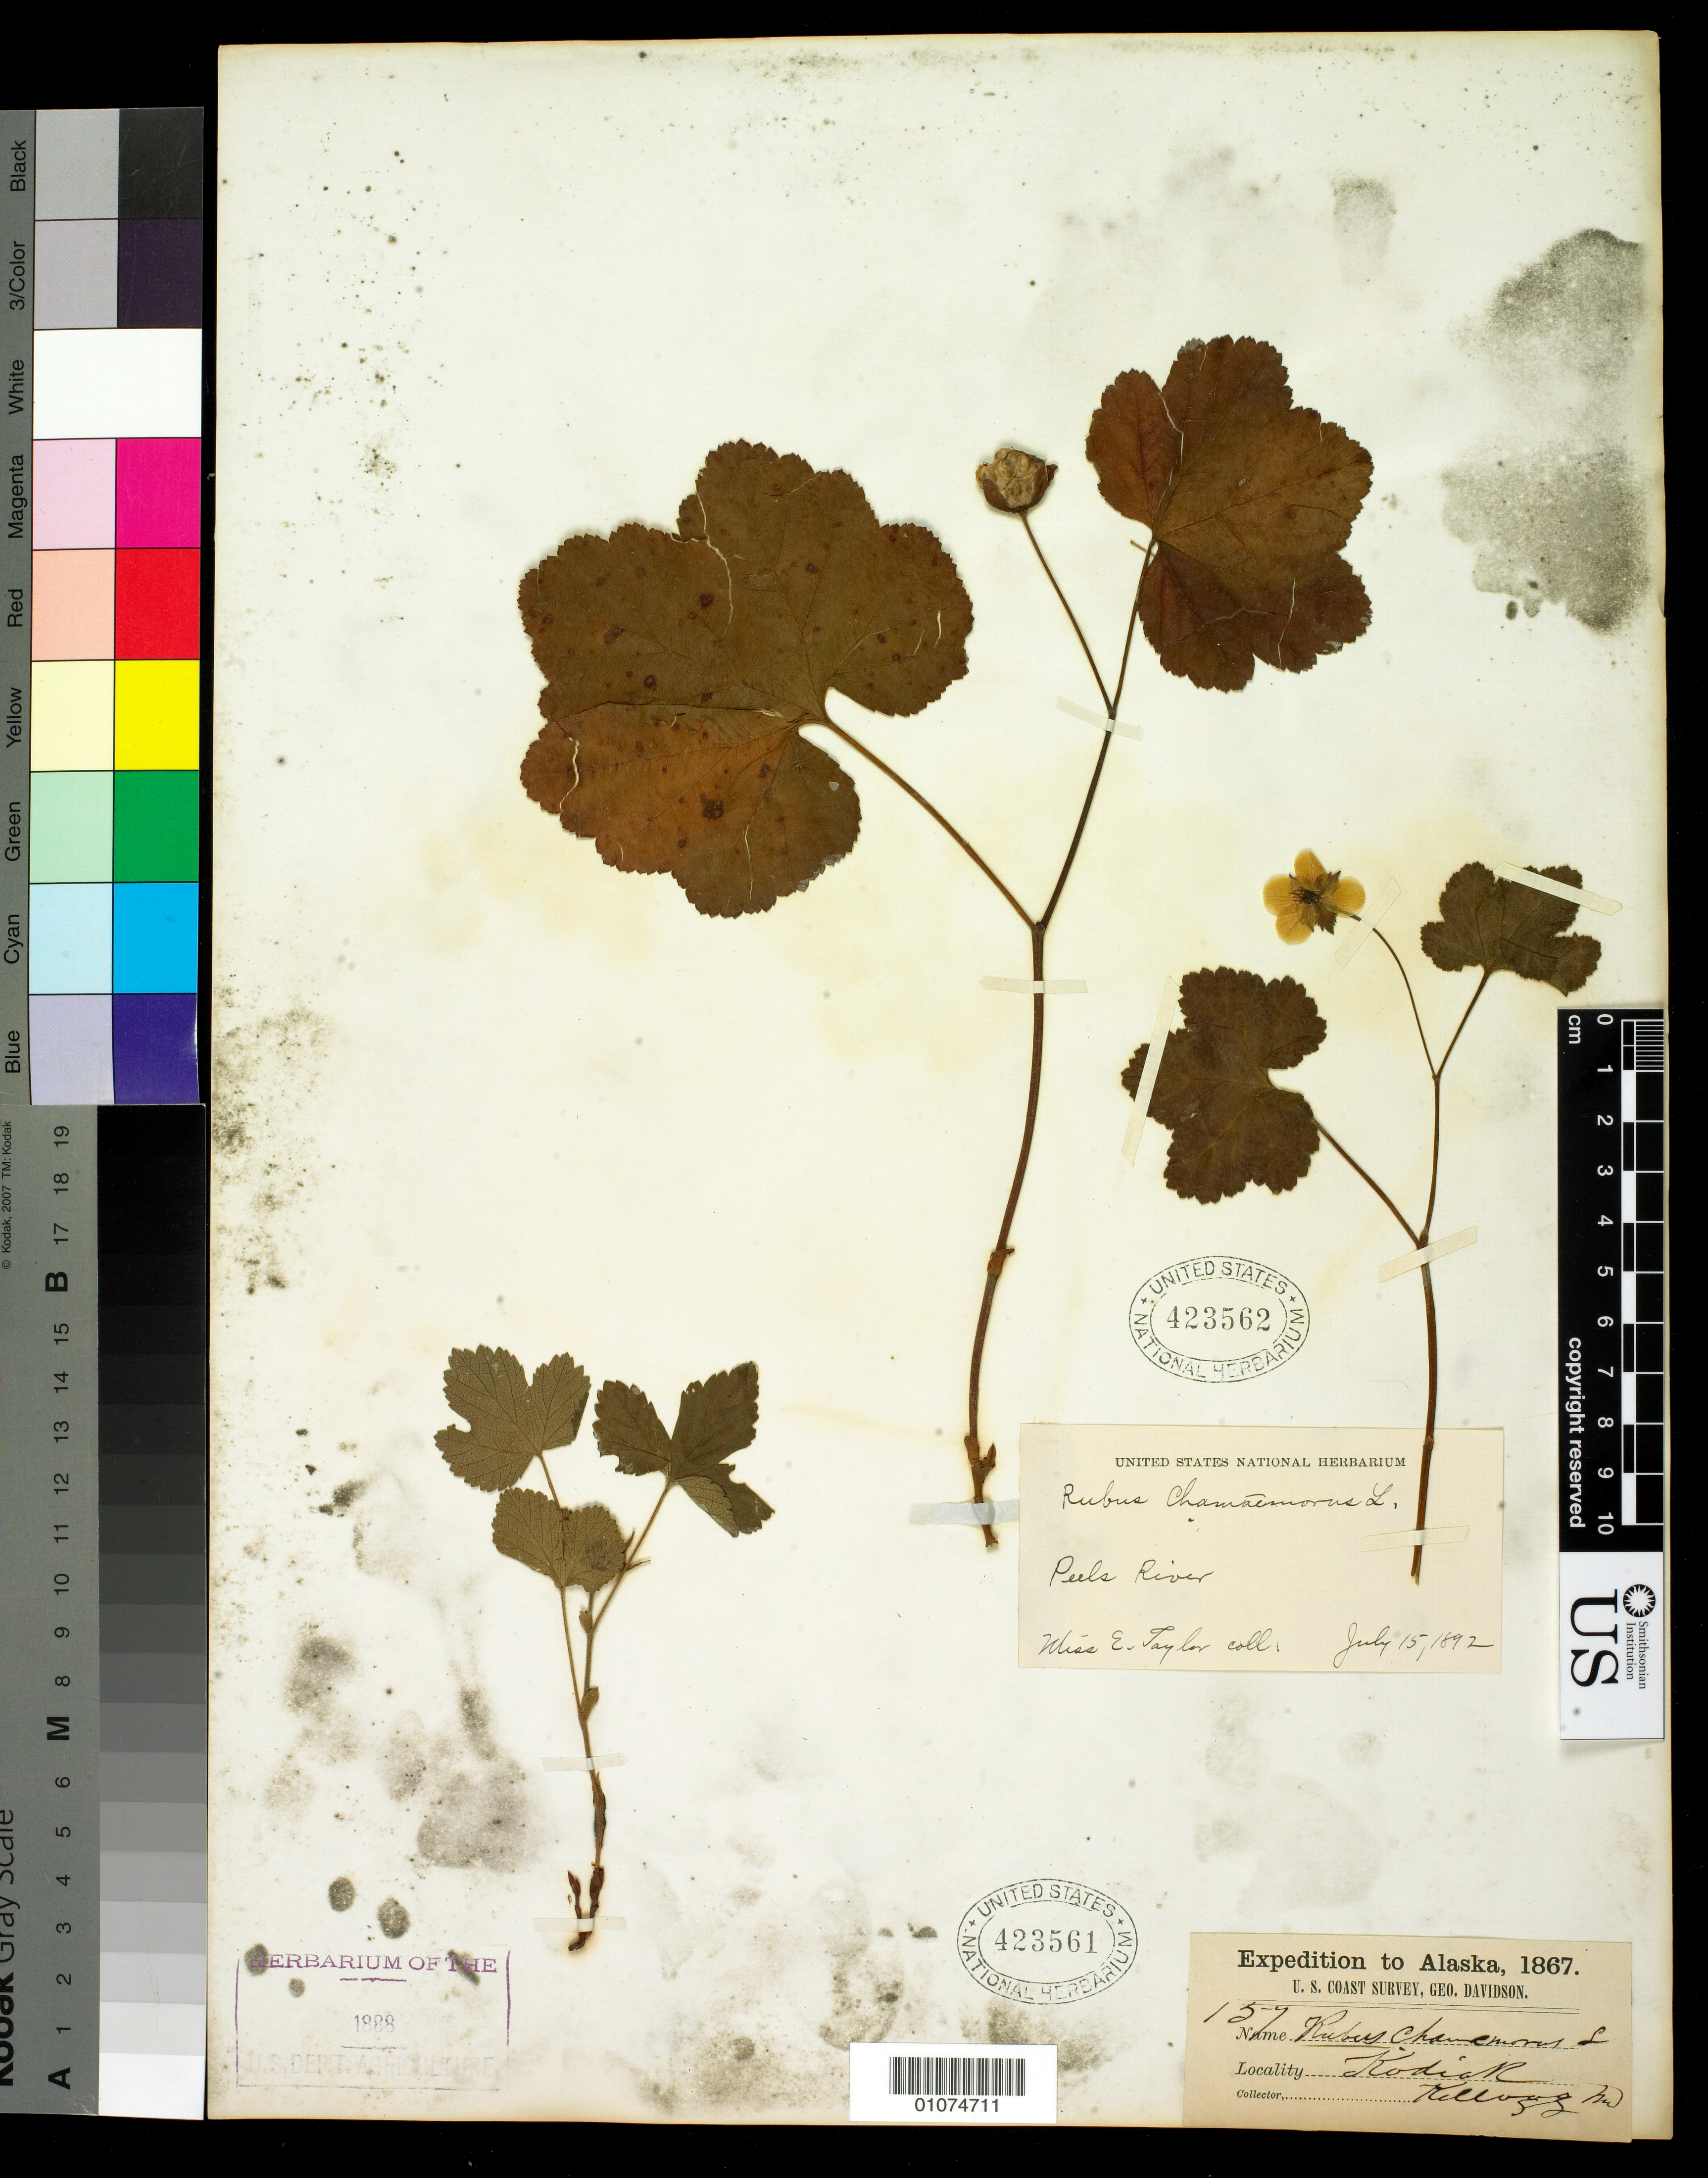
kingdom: Plantae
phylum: Tracheophyta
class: Magnoliopsida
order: Rosales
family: Rosaceae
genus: Rubus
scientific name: Rubus chamaemorus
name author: L.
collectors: A. Kellogg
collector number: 157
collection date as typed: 1867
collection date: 1867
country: United States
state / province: Alaska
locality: Kodiak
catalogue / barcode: US 423561